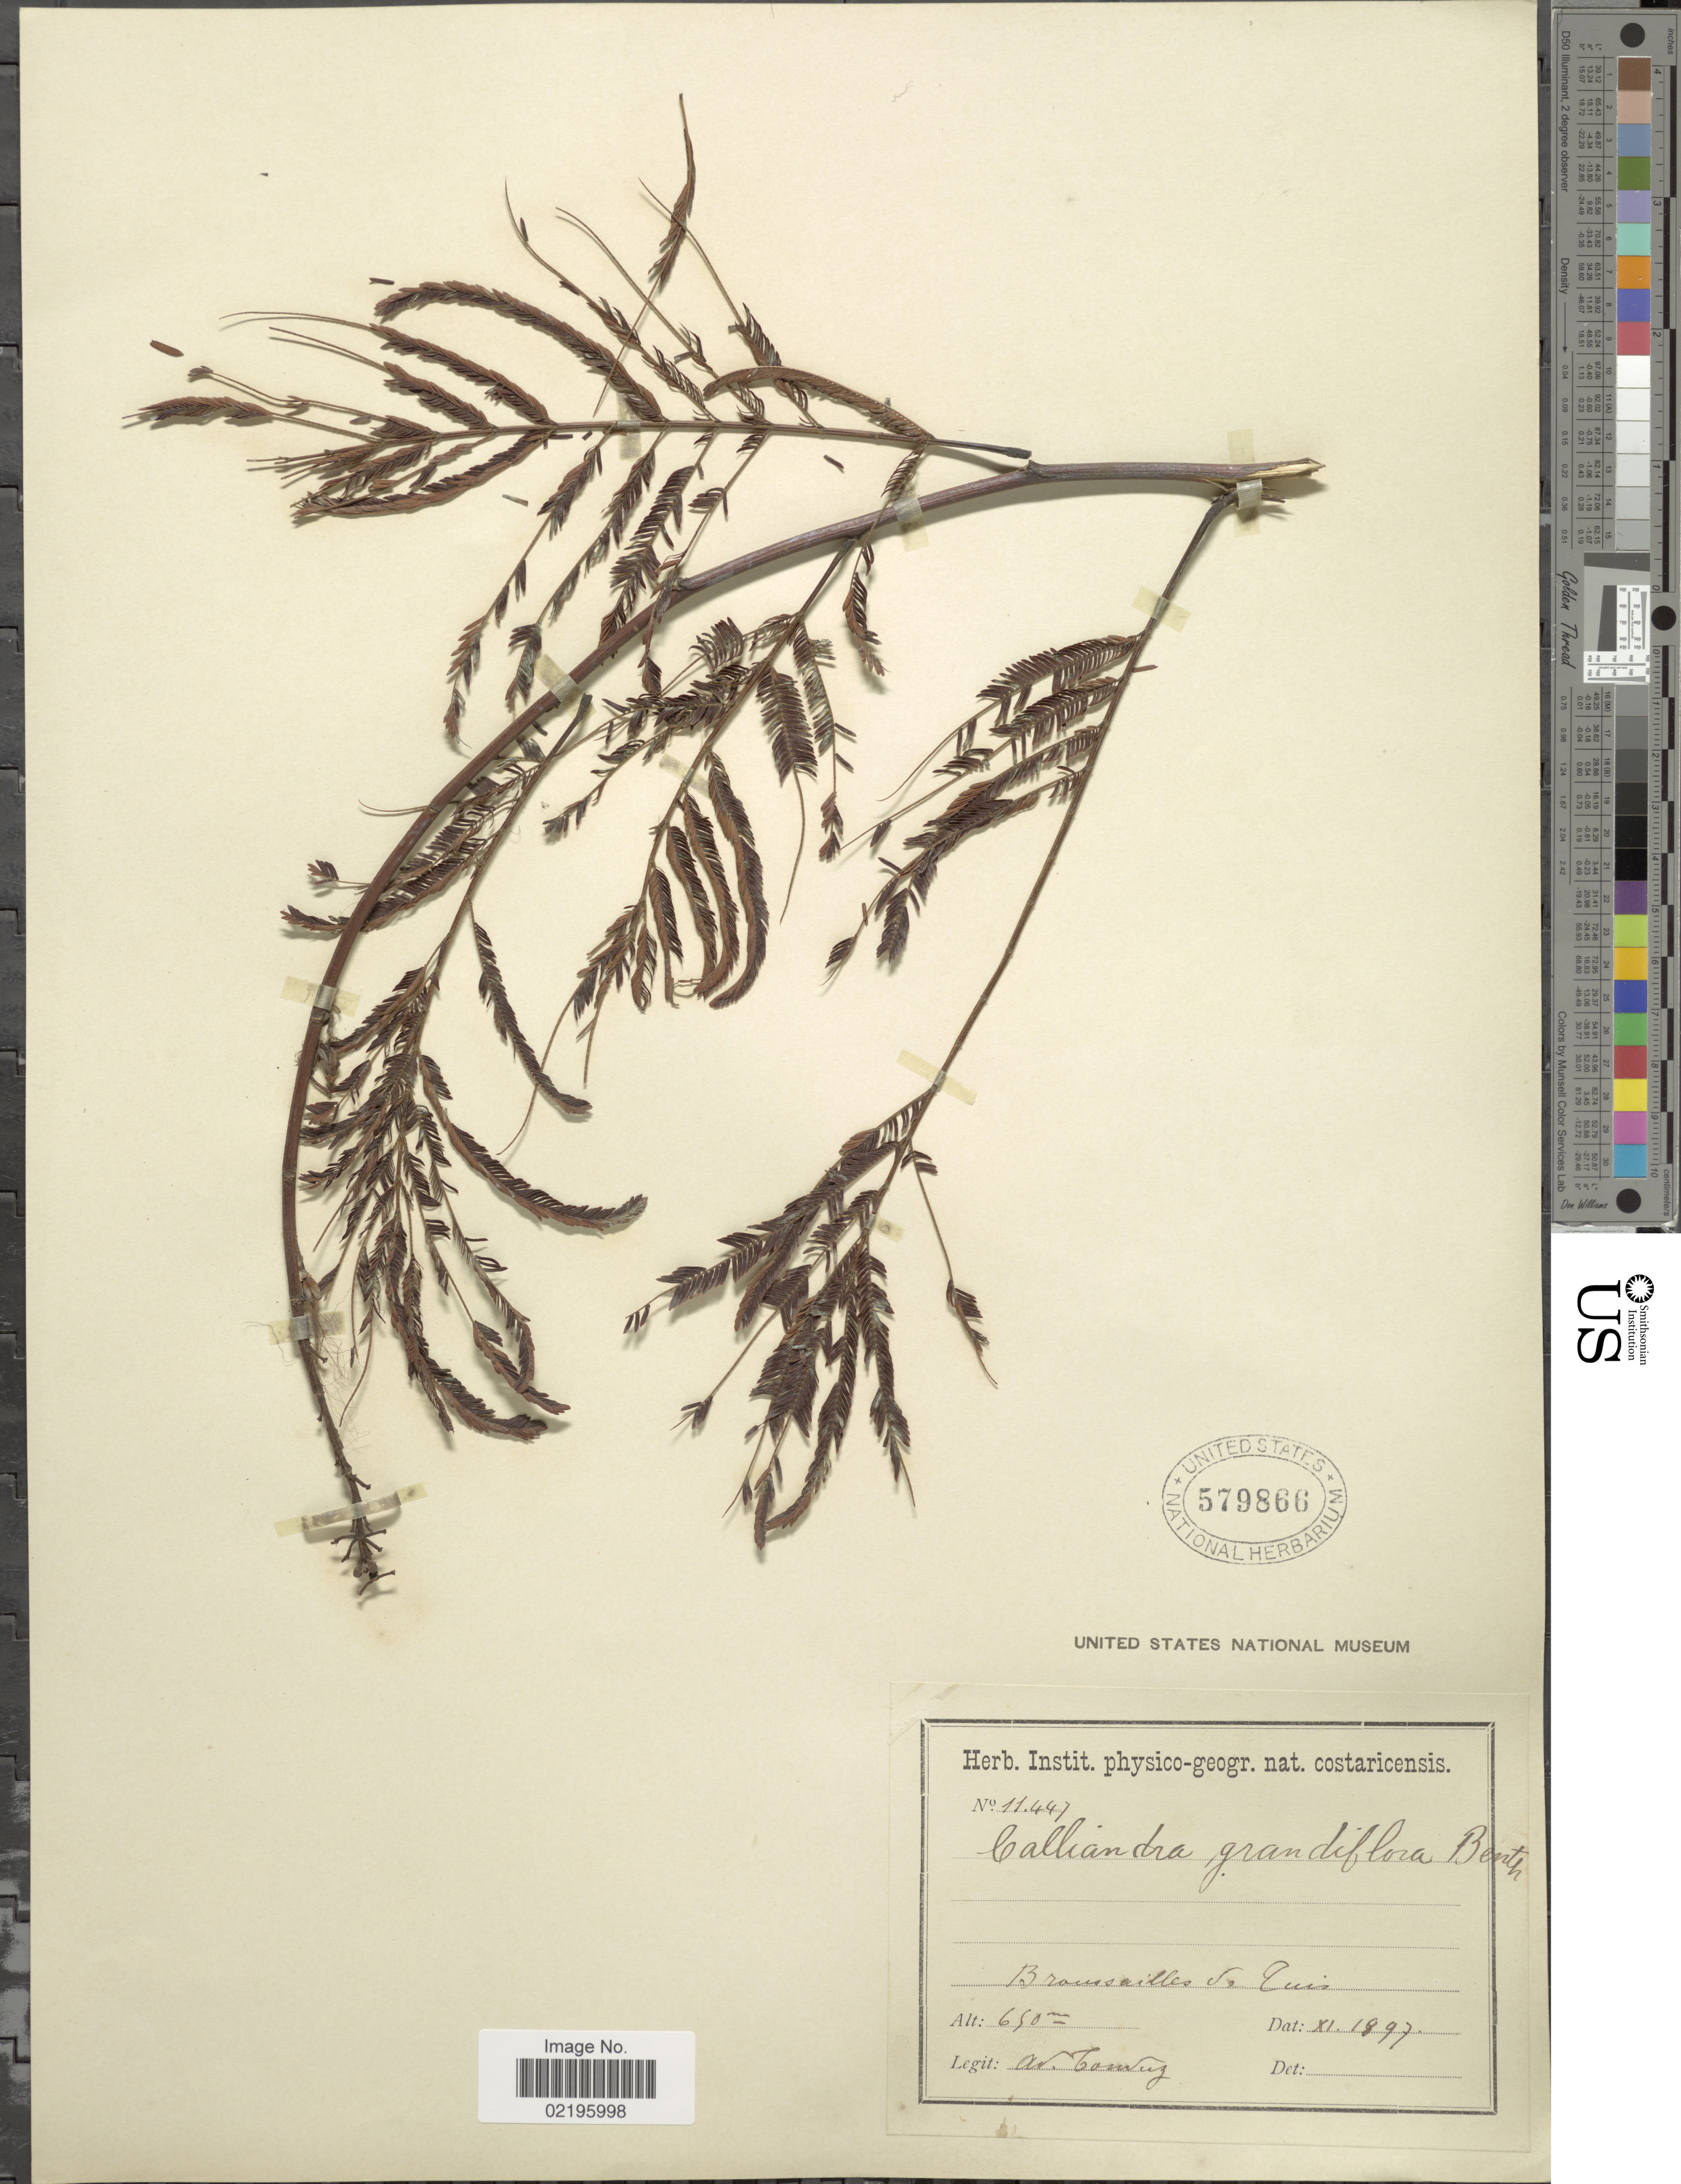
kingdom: Plantae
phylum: Tracheophyta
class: Magnoliopsida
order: Fabales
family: Fabaceae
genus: Calliandra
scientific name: Calliandra houstoniana var. anomala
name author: (Kunth) Barneby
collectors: A. Tonduz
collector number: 22558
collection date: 1897-11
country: Costa Rica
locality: Broussailles de Tuis.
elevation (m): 650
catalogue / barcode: US 579866